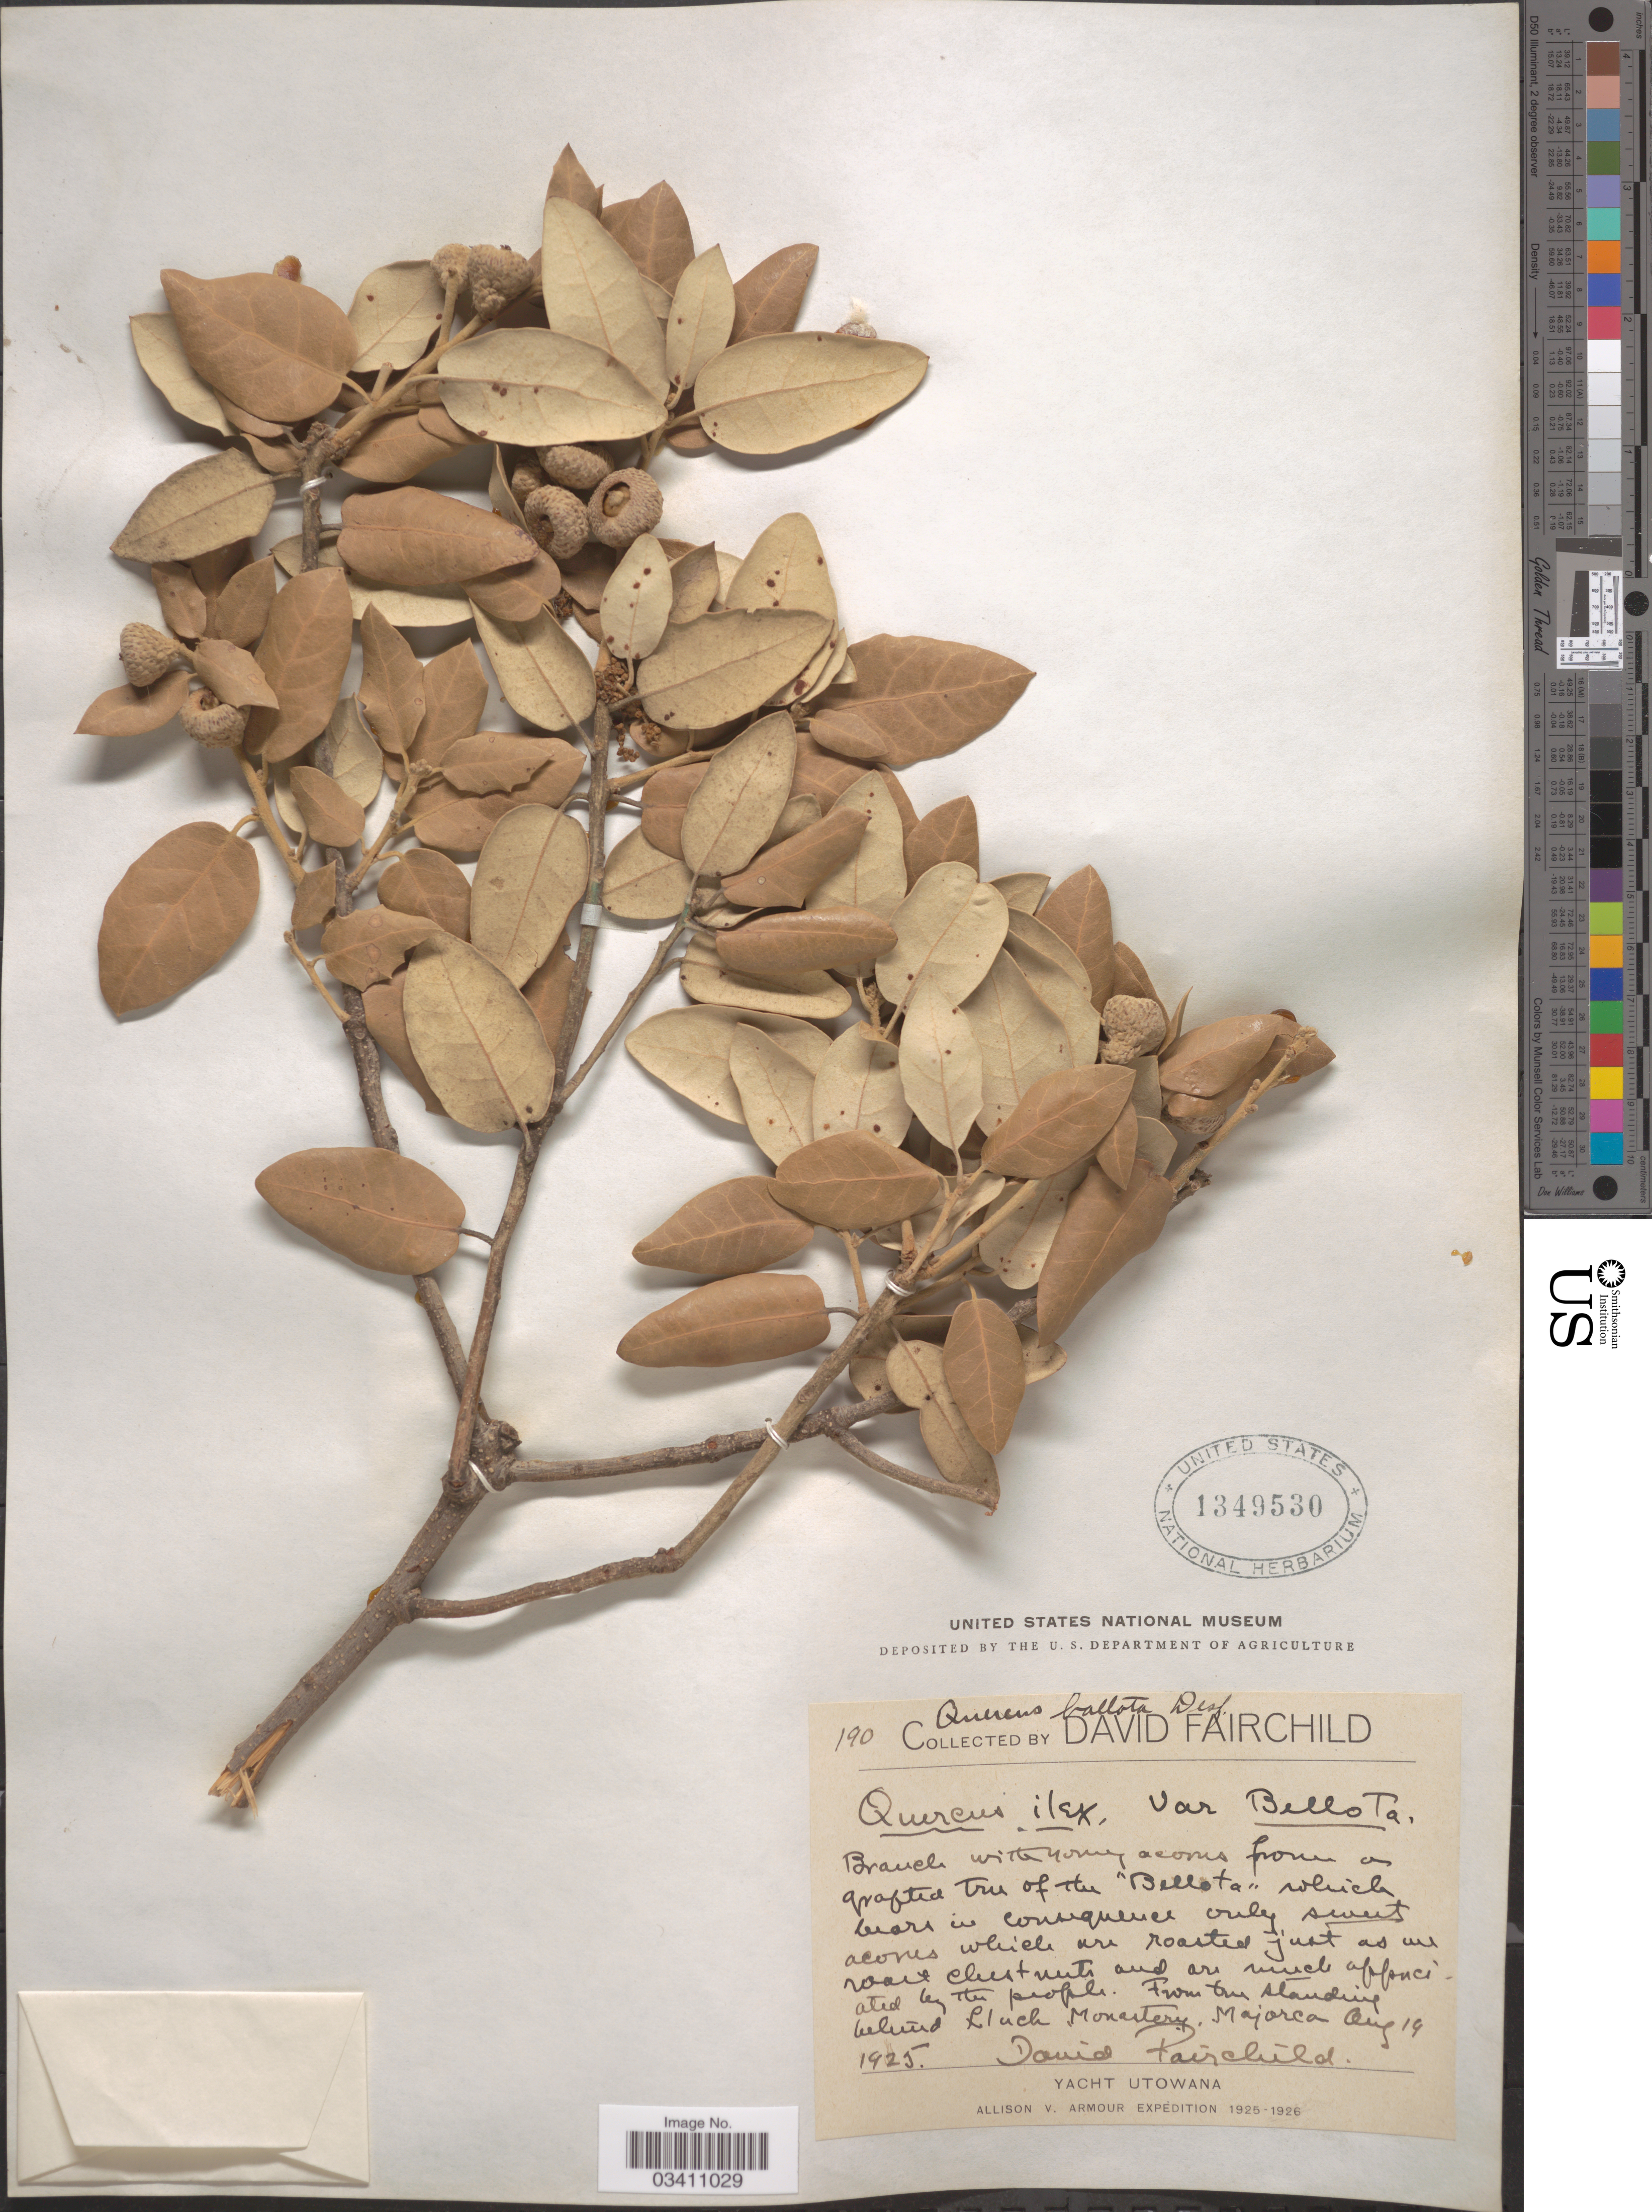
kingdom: Plantae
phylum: Tracheophyta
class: Magnoliopsida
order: Fagales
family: Fagaceae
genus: Quercus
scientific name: Quercus ilex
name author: Lour.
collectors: D. Fairchild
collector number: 190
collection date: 1925-08-14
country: Spain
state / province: Islas Baleares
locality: Lluch Monastery. Majorca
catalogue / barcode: US 1349530